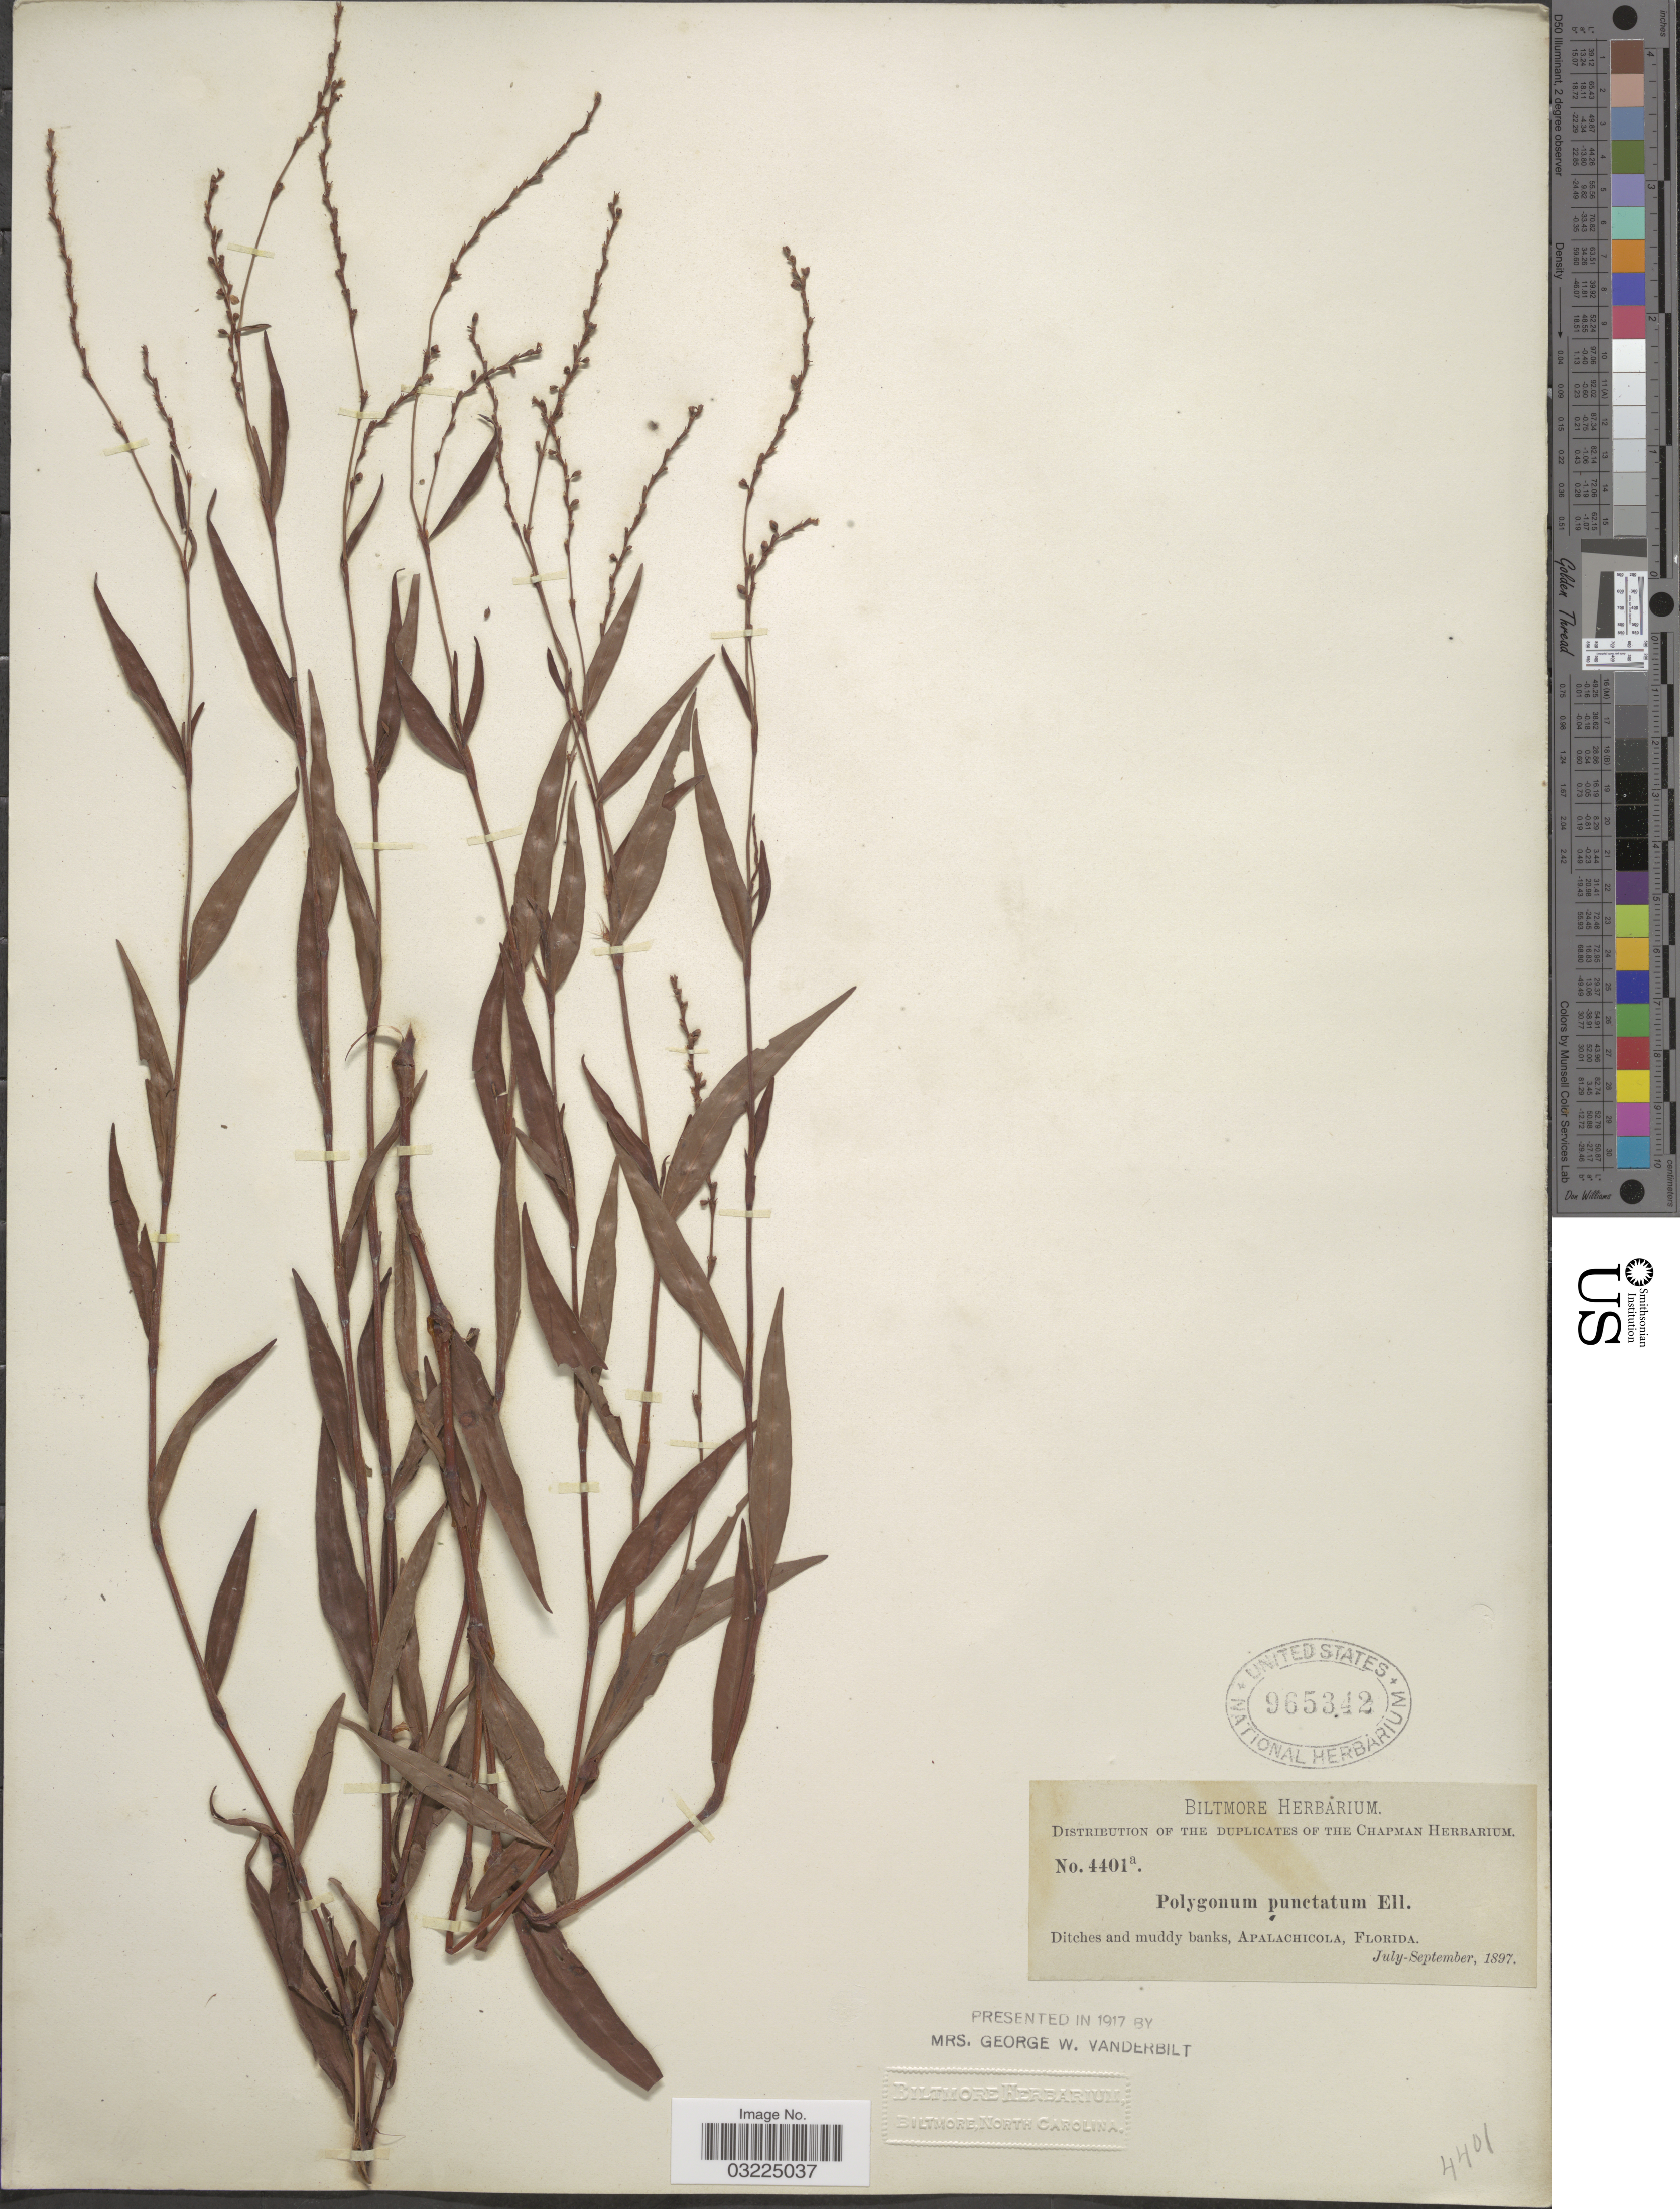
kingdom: Plantae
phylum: Tracheophyta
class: Magnoliopsida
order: Caryophyllales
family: Polygonaceae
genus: Persicaria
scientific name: Persicaria punctata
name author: (Elliott) Small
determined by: Atha, D. E.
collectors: ex herb. Biltmore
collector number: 4401a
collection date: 1897-07/1897-09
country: United States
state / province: Florida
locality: Apalachicola.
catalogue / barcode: US 965342